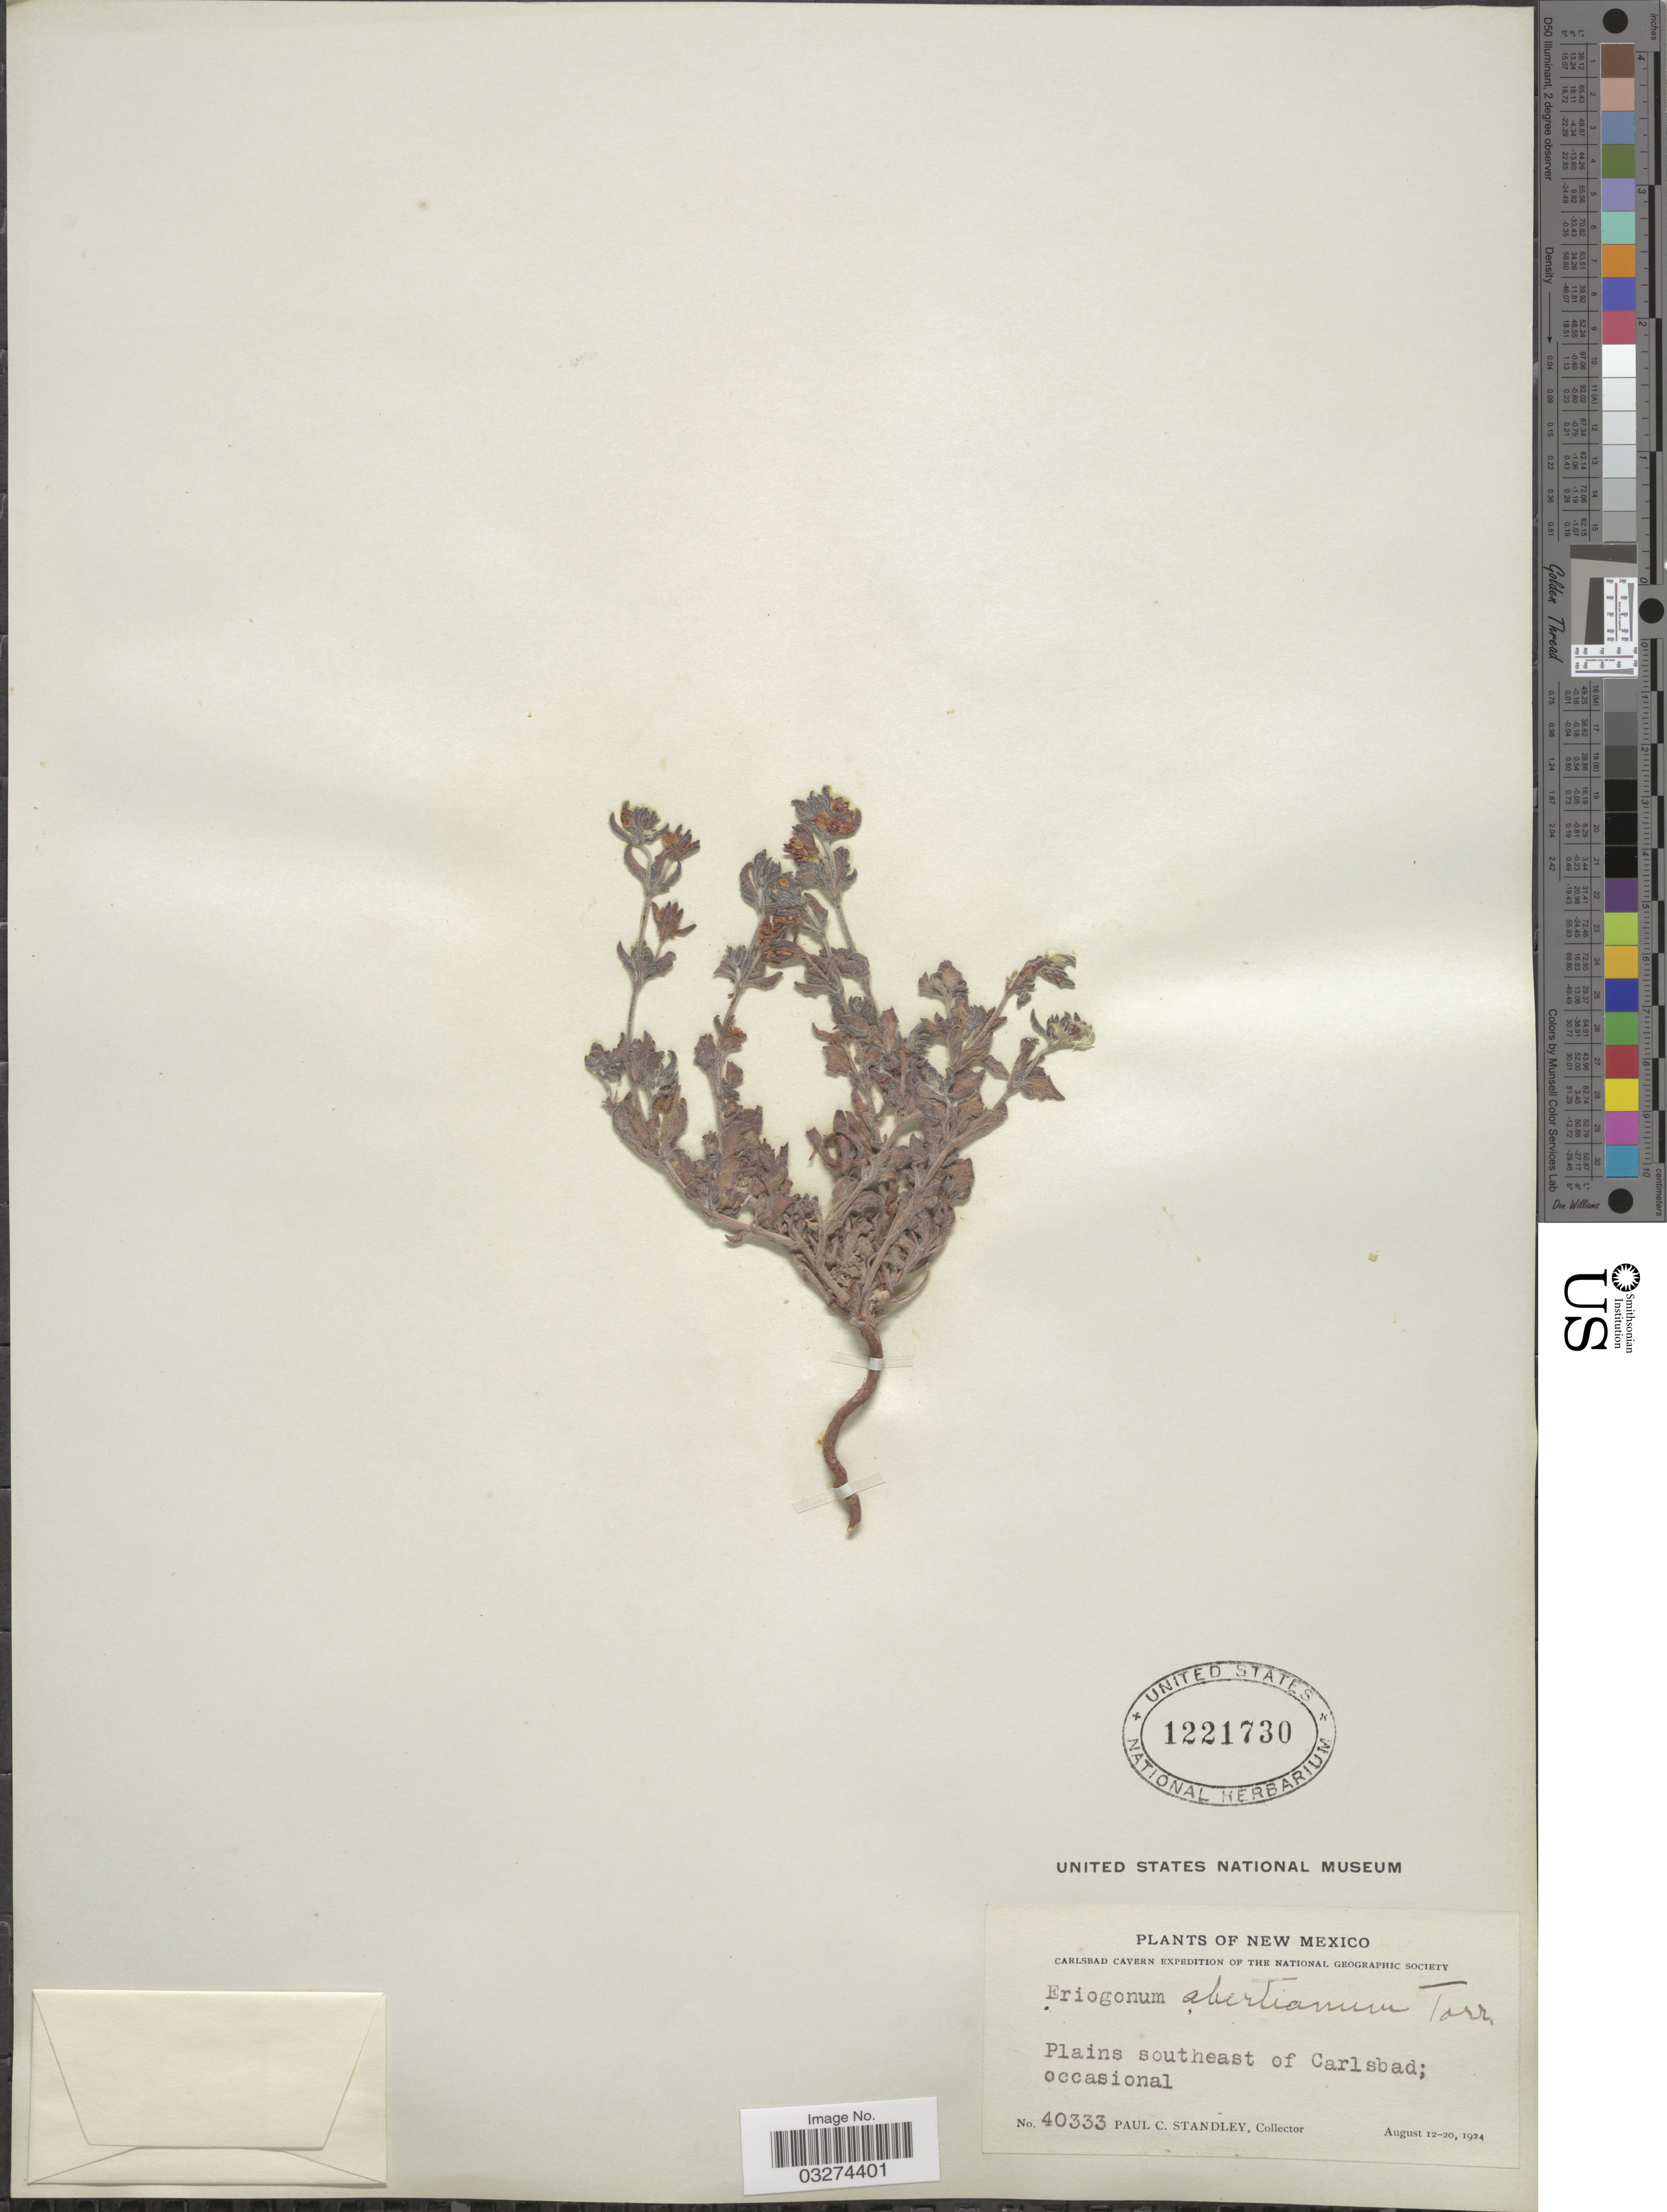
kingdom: Plantae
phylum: Tracheophyta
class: Magnoliopsida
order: Caryophyllales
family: Polygonaceae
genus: Eriogonum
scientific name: Eriogonum abertianum var. ruberrimum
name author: (Gand.) Gand.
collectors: P. C. Standley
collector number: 40333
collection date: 1924-08-12/1924-08-20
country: United States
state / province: New Mexico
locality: Plains southeast of Carlsbad.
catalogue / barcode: US 1221730